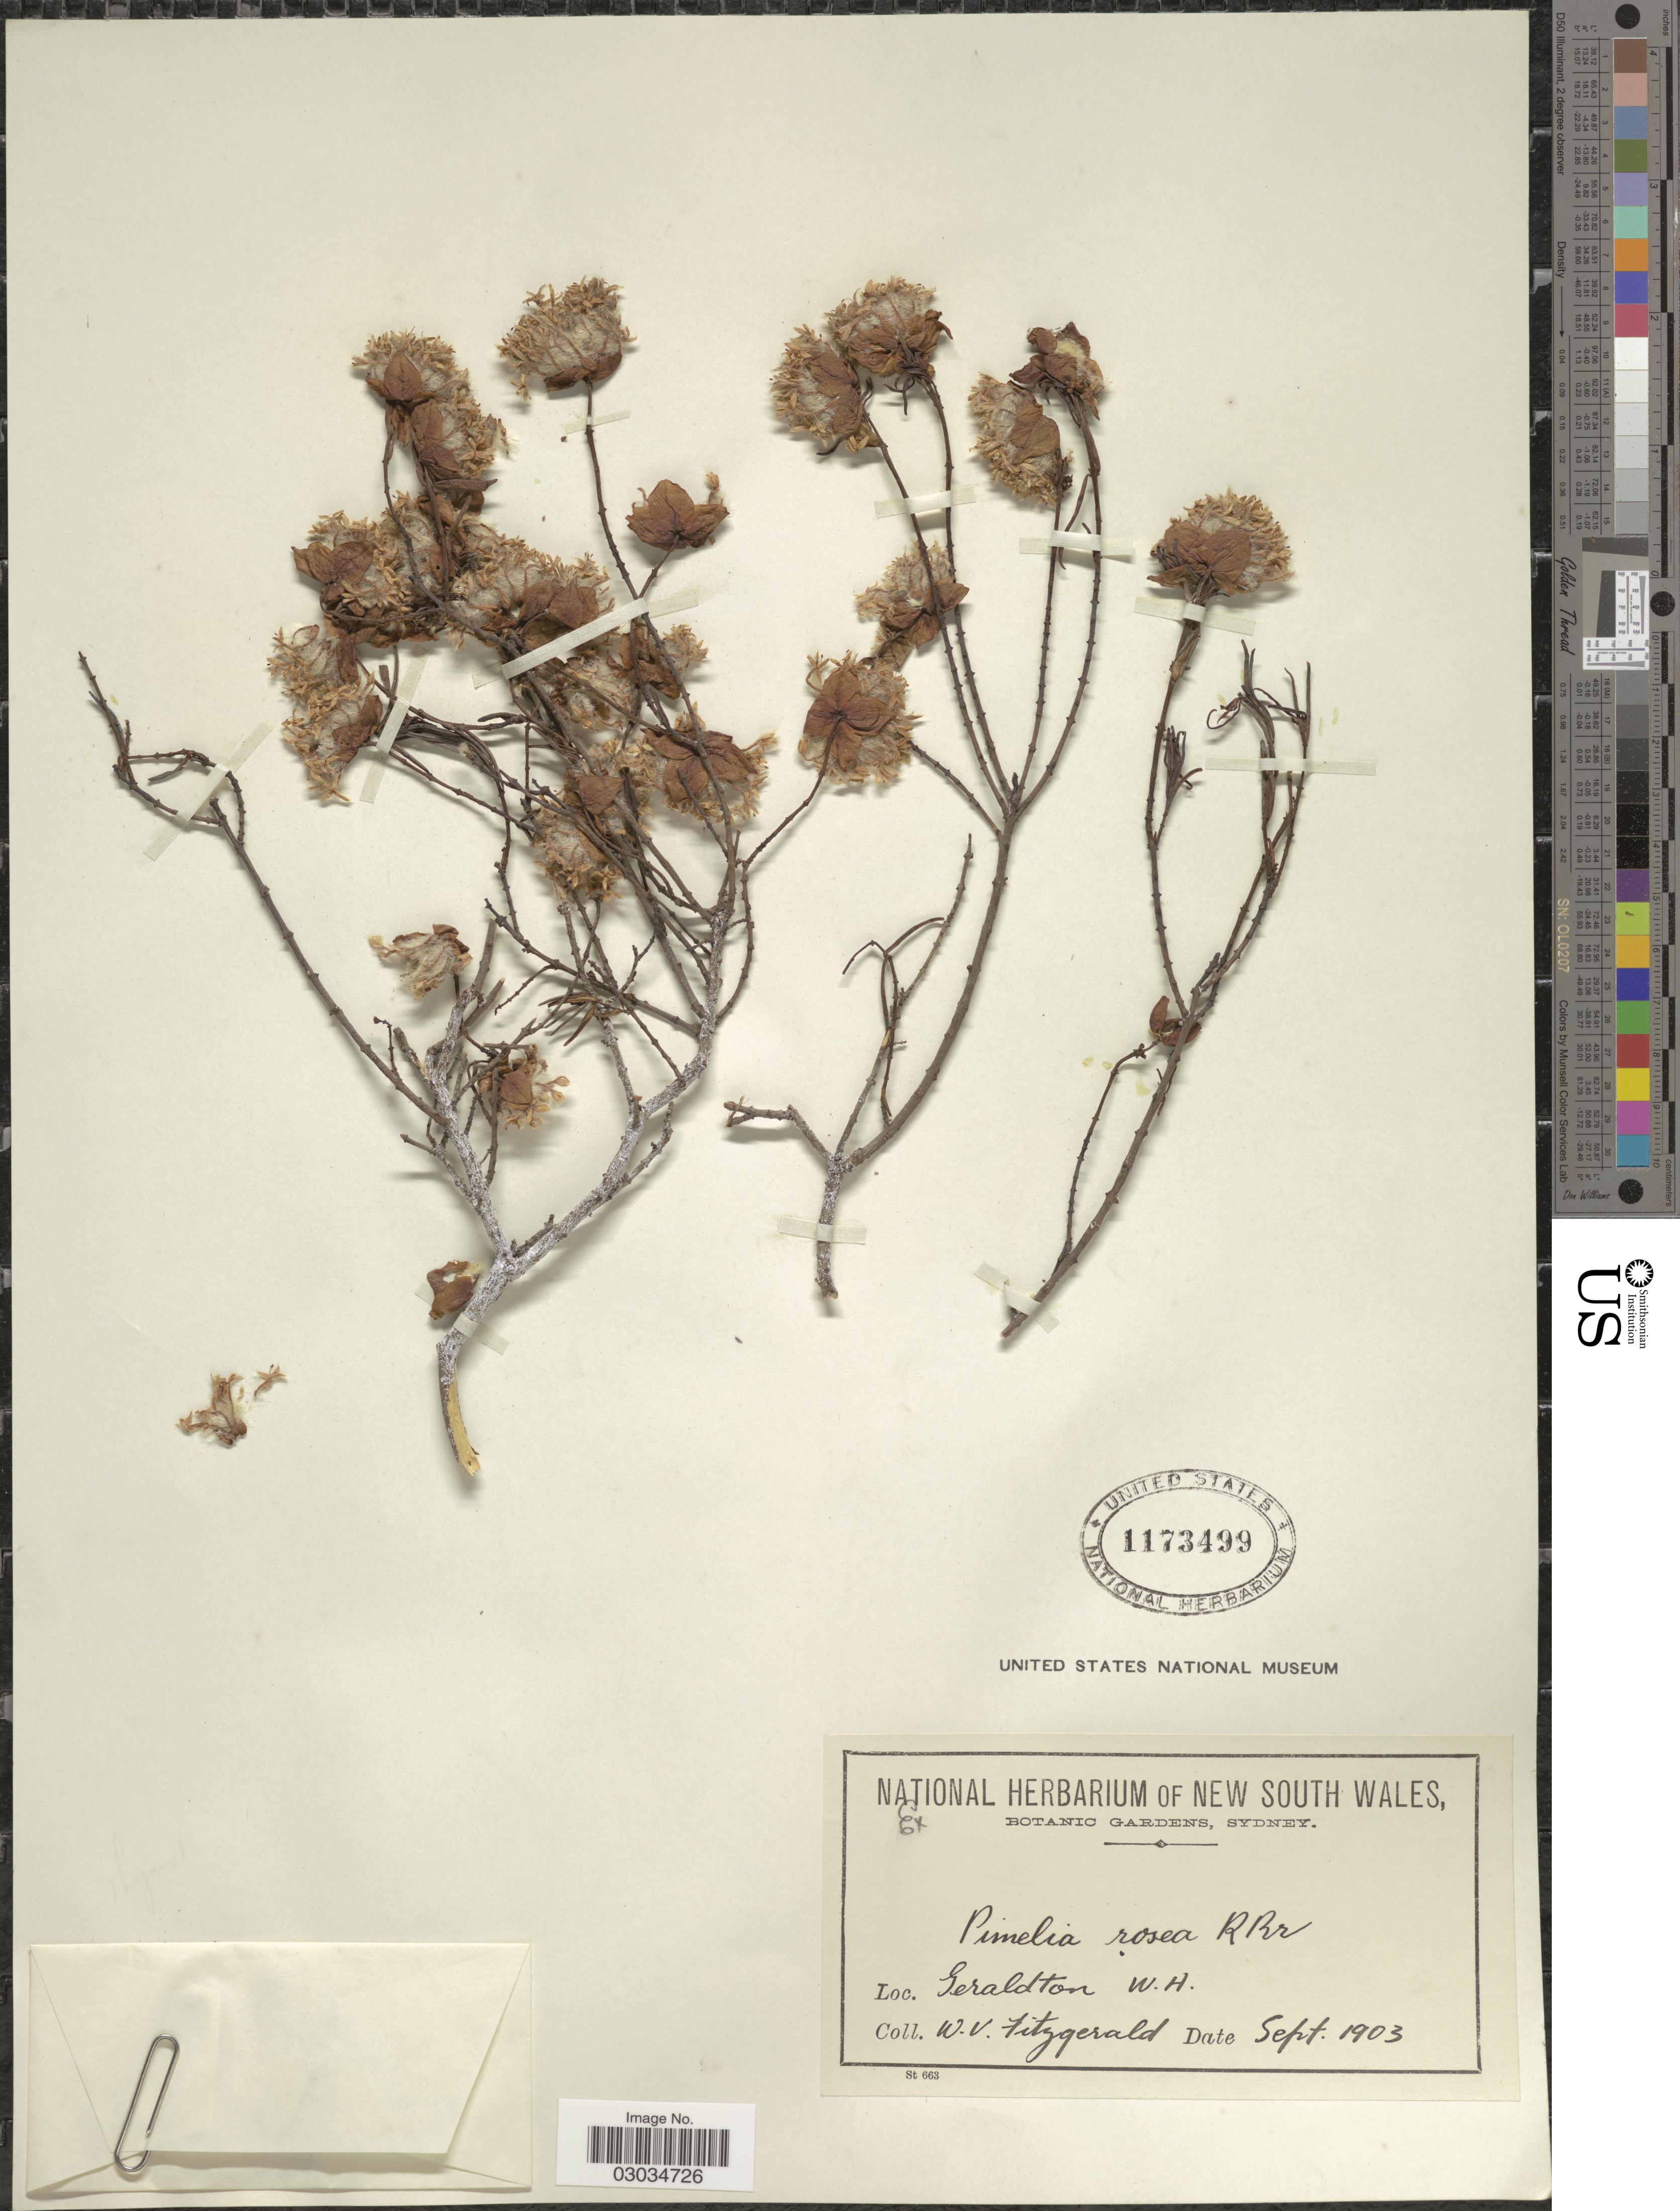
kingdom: Plantae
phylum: Tracheophyta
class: Magnoliopsida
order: Malvales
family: Thymelaeaceae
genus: Pimelea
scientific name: Pimelea rosea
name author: R. Br.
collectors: W. Fitzgerald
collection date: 1903-09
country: Australia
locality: Geraldton, W.A.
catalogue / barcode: US 1173499